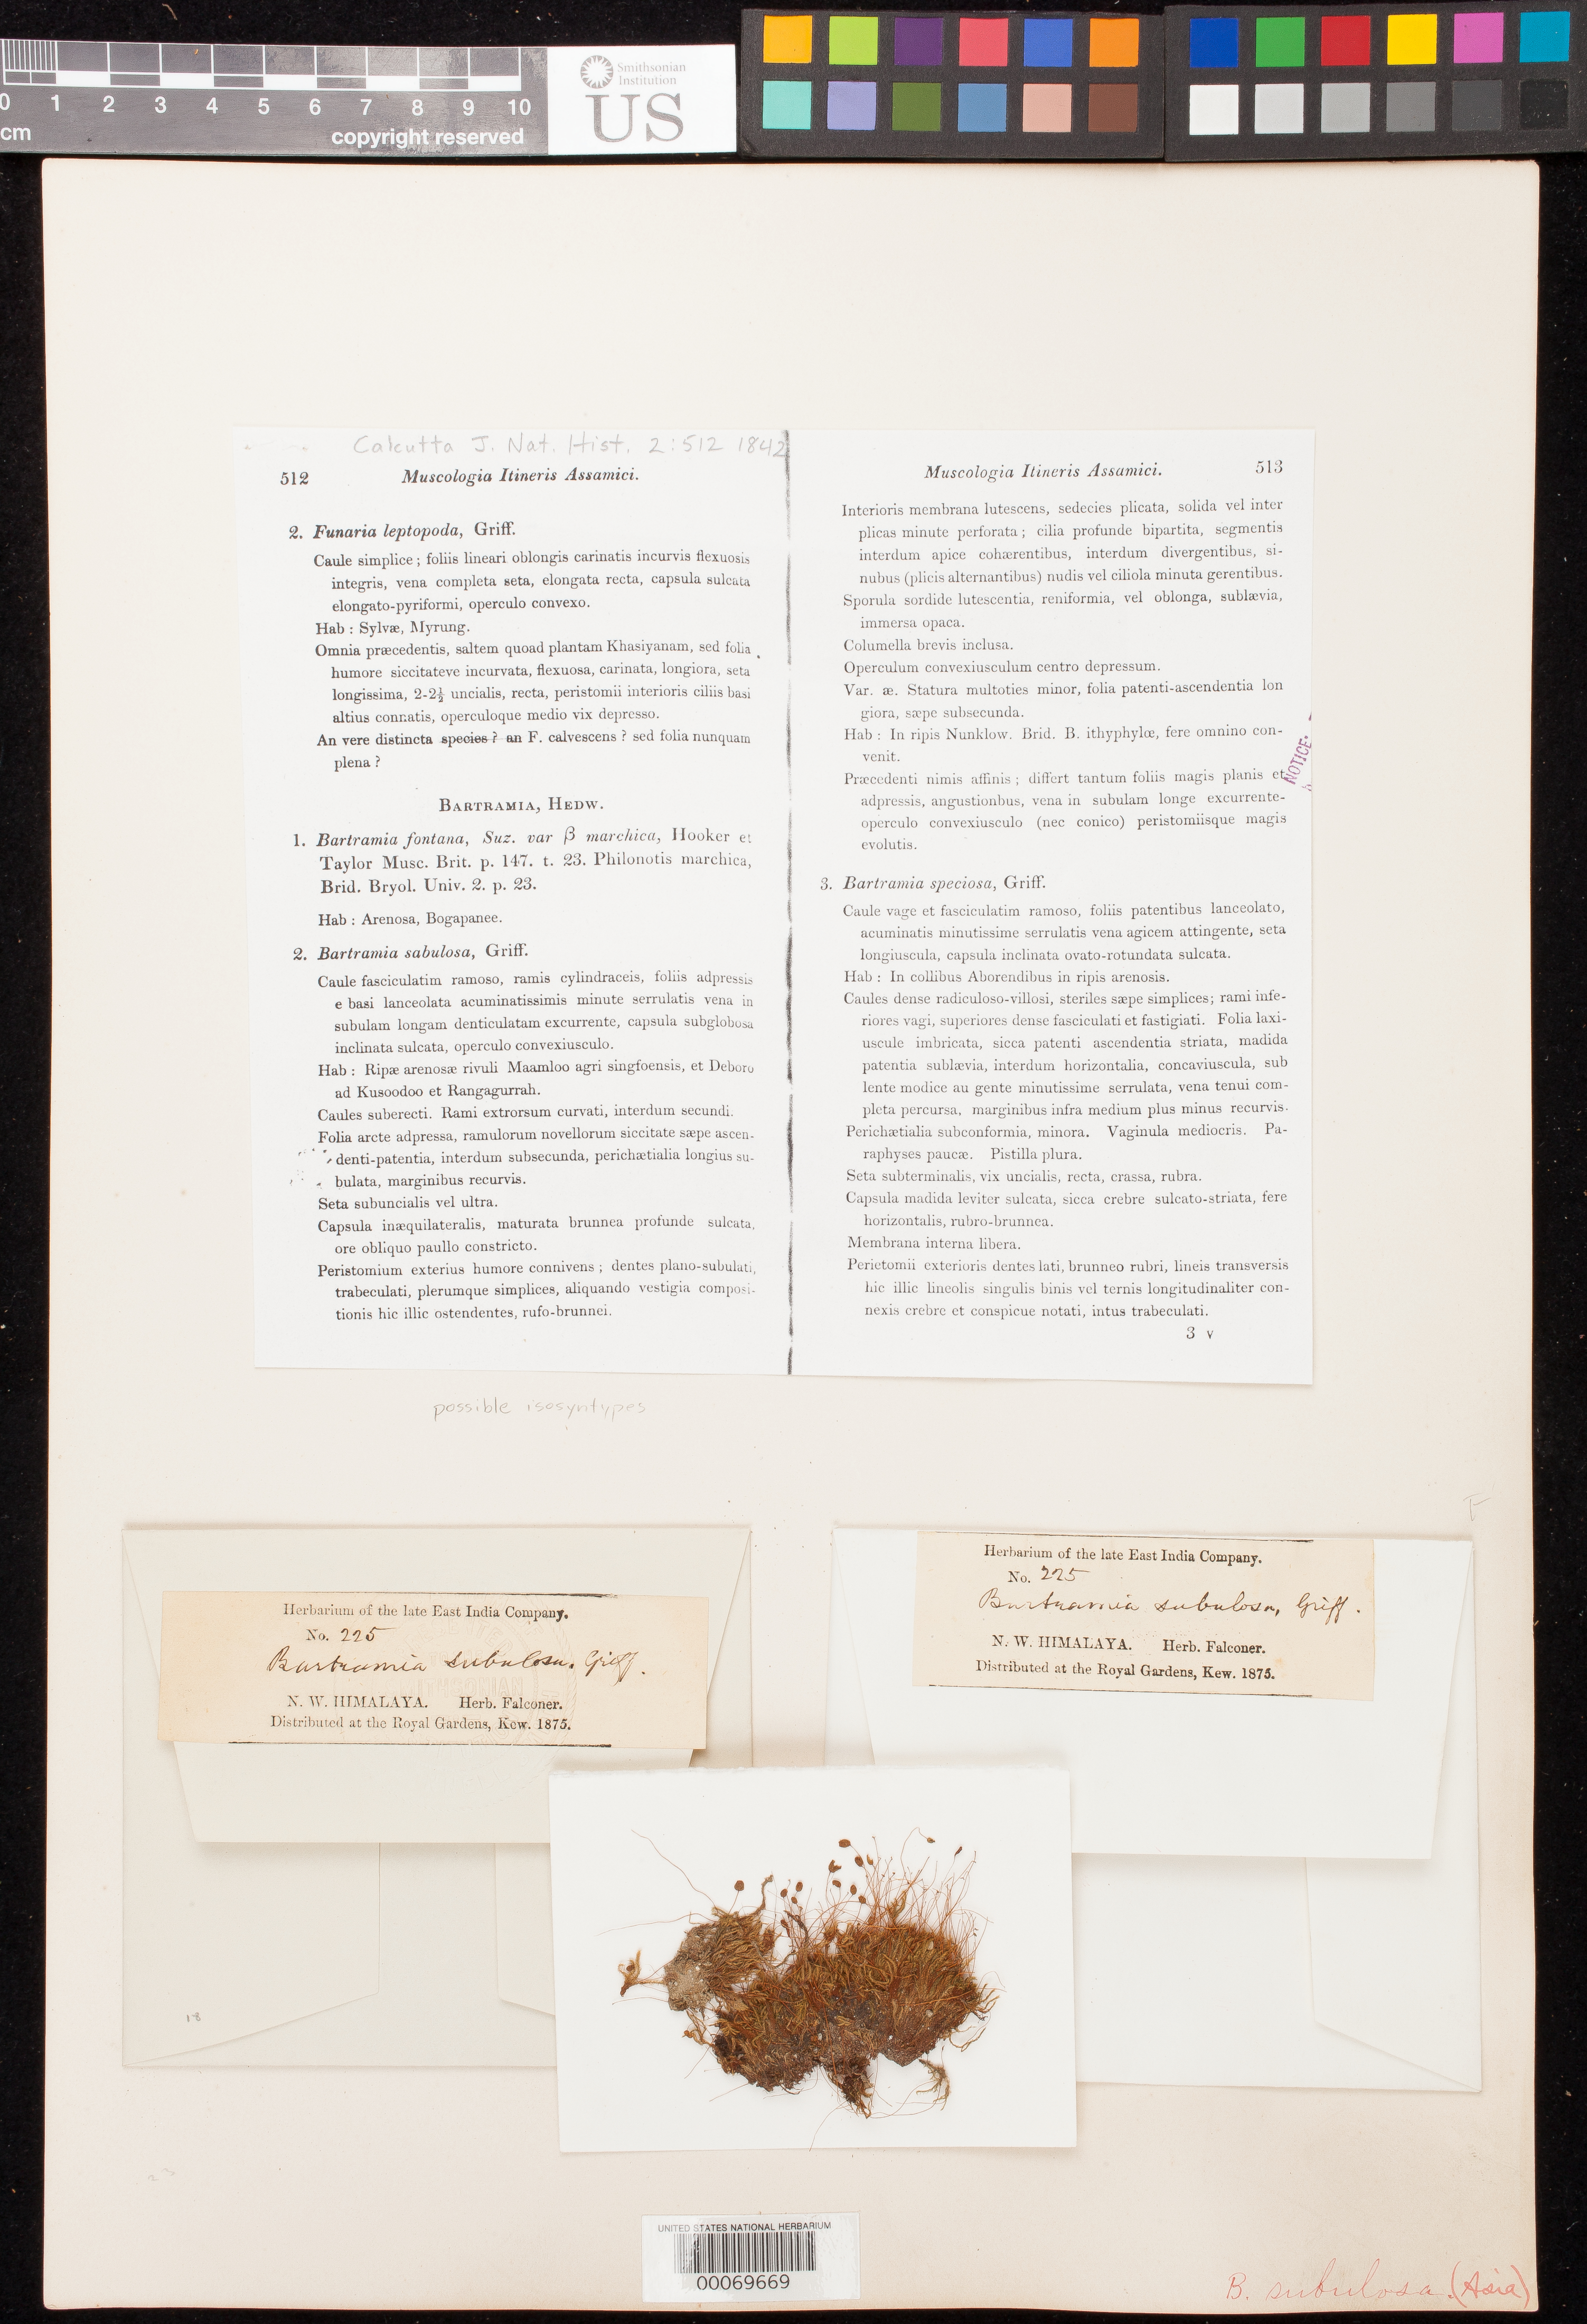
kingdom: Plantae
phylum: Bryophyta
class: Bryopsida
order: Bartramiales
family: Bartramiaceae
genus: Bartramia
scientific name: Bartramia subulosa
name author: Griffith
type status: Type Collection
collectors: H. Falconer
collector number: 225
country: India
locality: NW Himalaya.